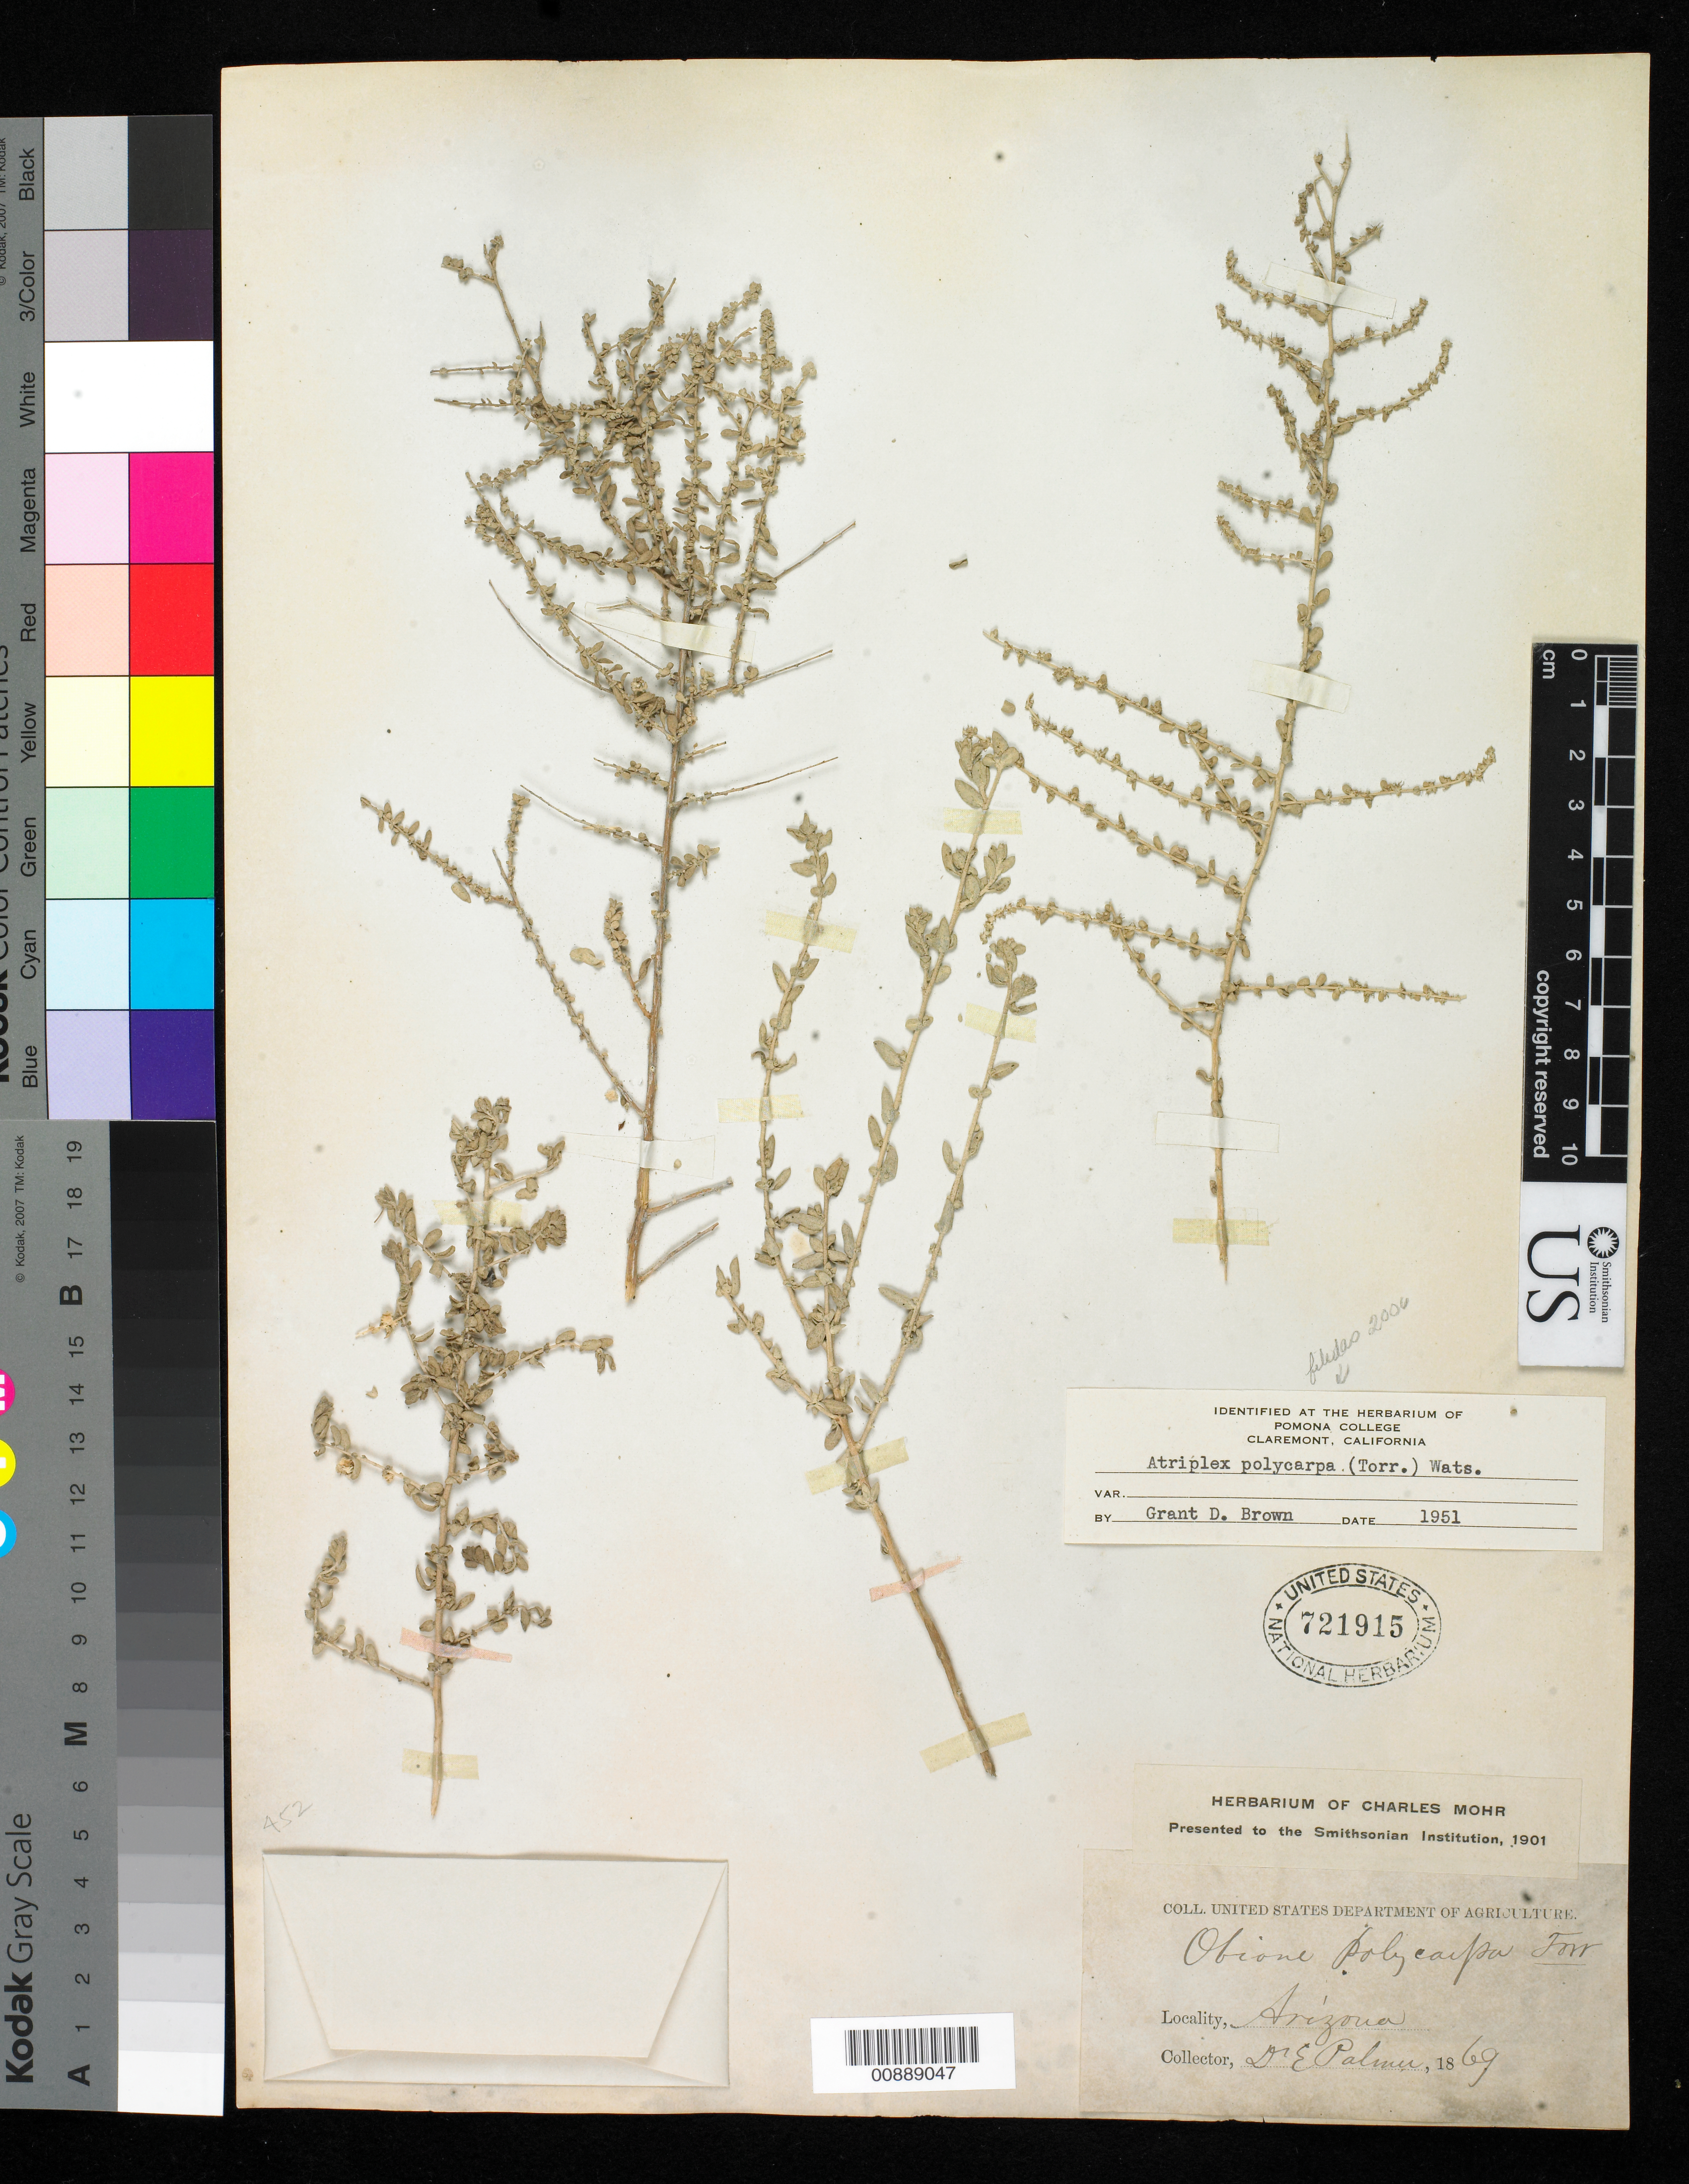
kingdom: Plantae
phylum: Tracheophyta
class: Magnoliopsida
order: Caryophyllales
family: Amaranthaceae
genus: Atriplex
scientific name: Atriplex polycarpa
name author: (Torr.) S. Watson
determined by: Brown, G. D.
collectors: E. Palmer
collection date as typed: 1869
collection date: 1869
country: United States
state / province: Arizona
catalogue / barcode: US 721915